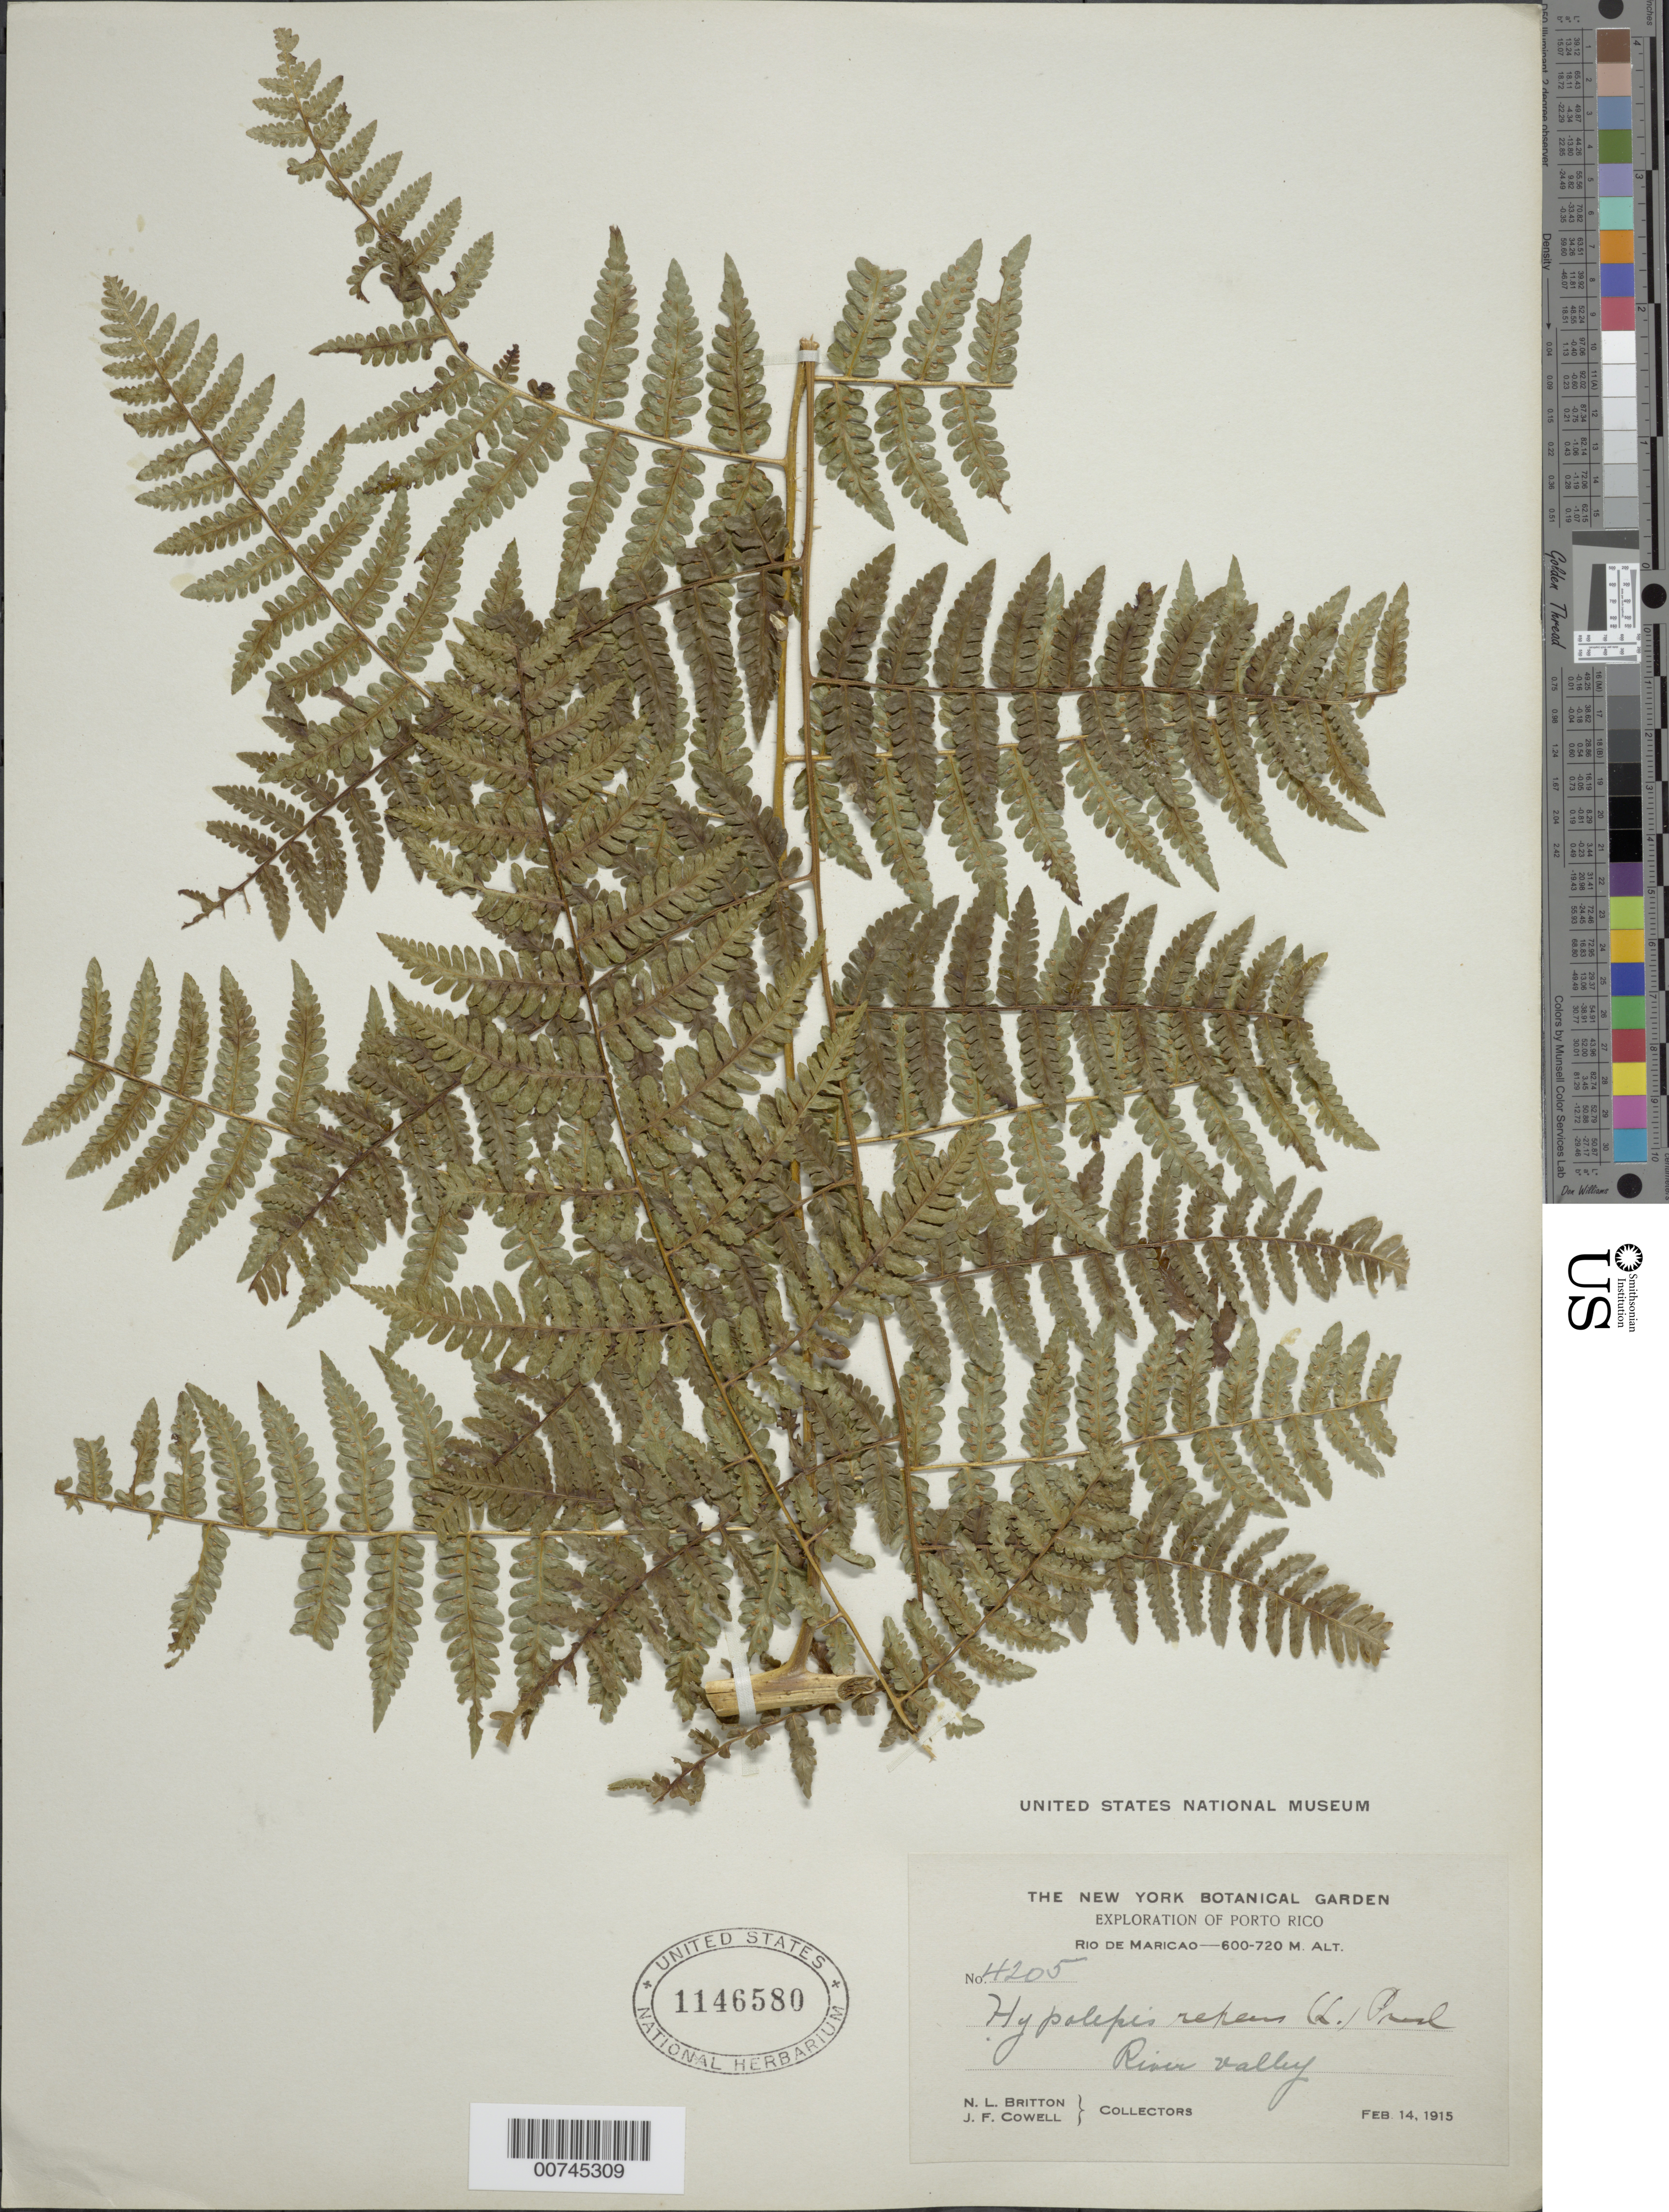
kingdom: Plantae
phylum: Tracheophyta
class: Polypodiopsida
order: Polypodiales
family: Dennstaedtiaceae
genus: Hypolepis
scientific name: Hypolepis repens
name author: (L.) C. Presl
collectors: N. Britton & J. F. Cowell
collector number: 4205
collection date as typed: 14 Feb 1915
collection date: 1915-02-14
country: Puerto Rico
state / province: Maricao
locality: Rio Maricao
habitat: River valley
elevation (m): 600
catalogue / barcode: US 1146580